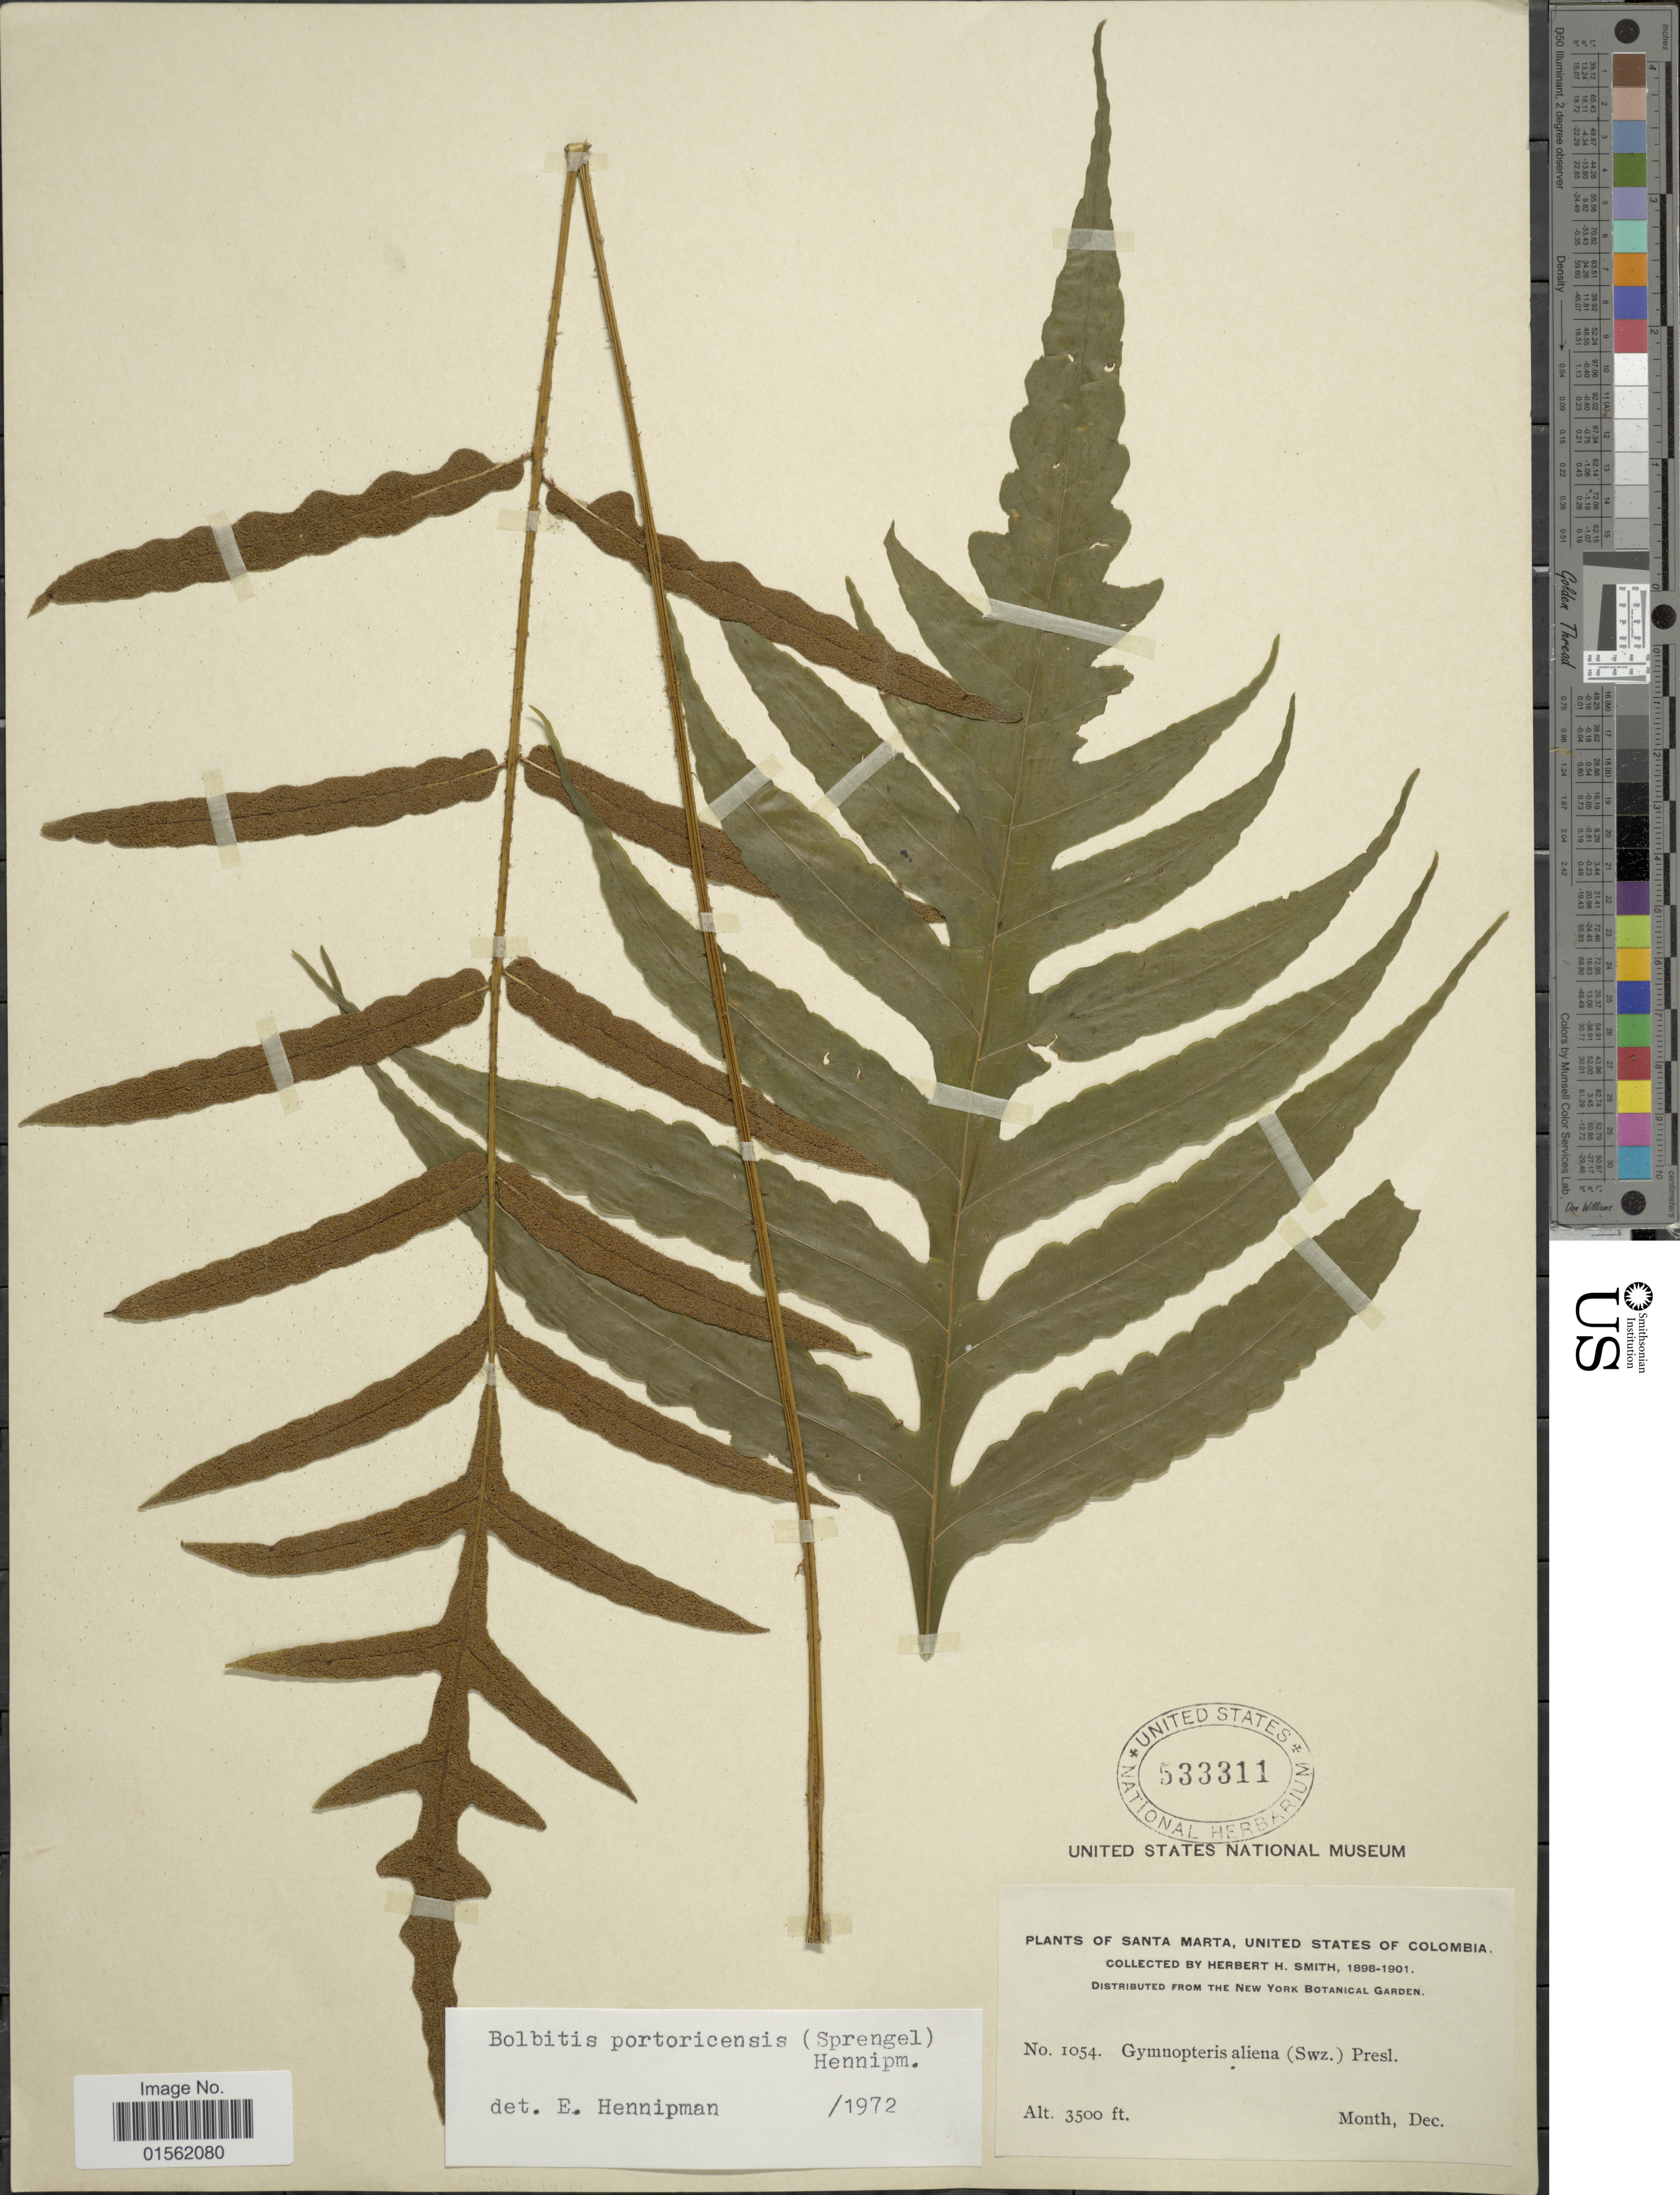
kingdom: Plantae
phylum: Tracheophyta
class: Polypodiopsida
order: Polypodiales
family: Dryopteridaceae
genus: Bolbitis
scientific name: Bolbitis portoricensis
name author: (Spreng.) Hennipman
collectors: Herbert H. Smith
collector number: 1054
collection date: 1898-12/1901-12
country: Colombia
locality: Santa Marta, United States of Colombia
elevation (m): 1067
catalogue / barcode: US 533311